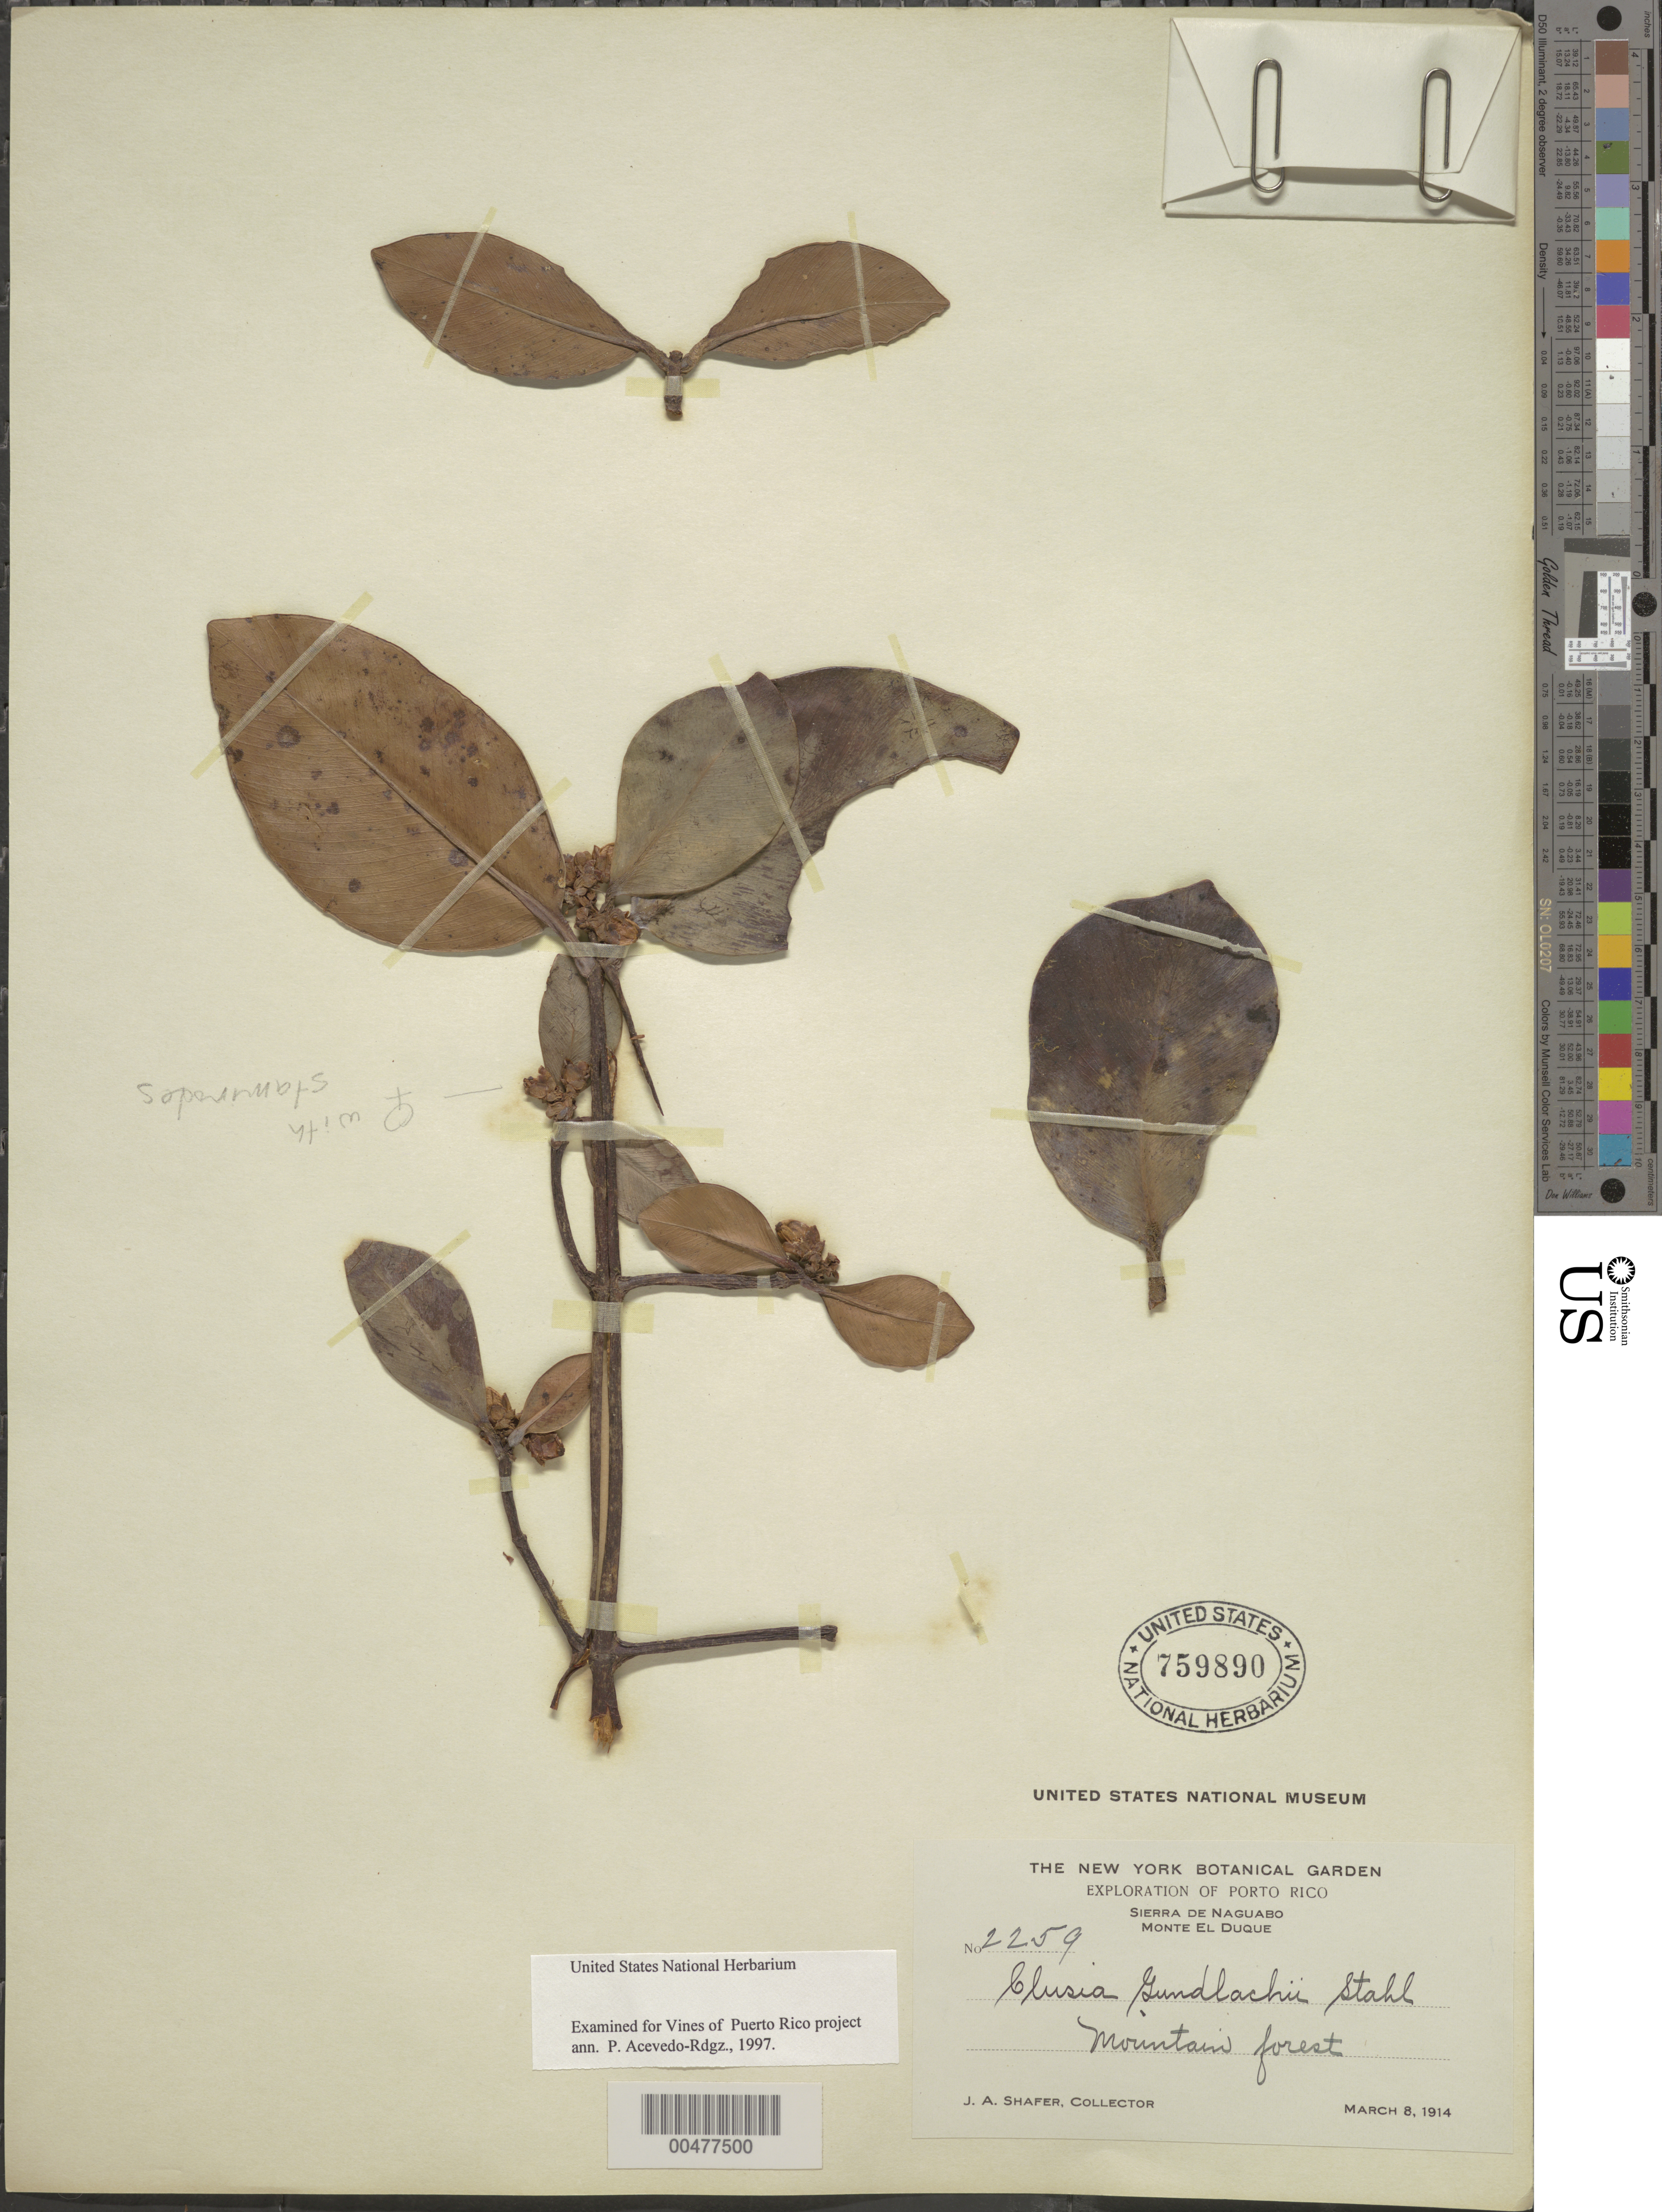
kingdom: Plantae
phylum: Tracheophyta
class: Magnoliopsida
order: Malpighiales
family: Clusiaceae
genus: Clusia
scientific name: Clusia gundlachii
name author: A. Stahl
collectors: J. A. Shafer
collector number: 2259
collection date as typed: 08 Mar 1914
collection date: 1914-03-08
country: Puerto Rico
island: Greater Antilles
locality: Sierra de Naguabo, Monte el Duque. Mountain forest.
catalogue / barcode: US 759890